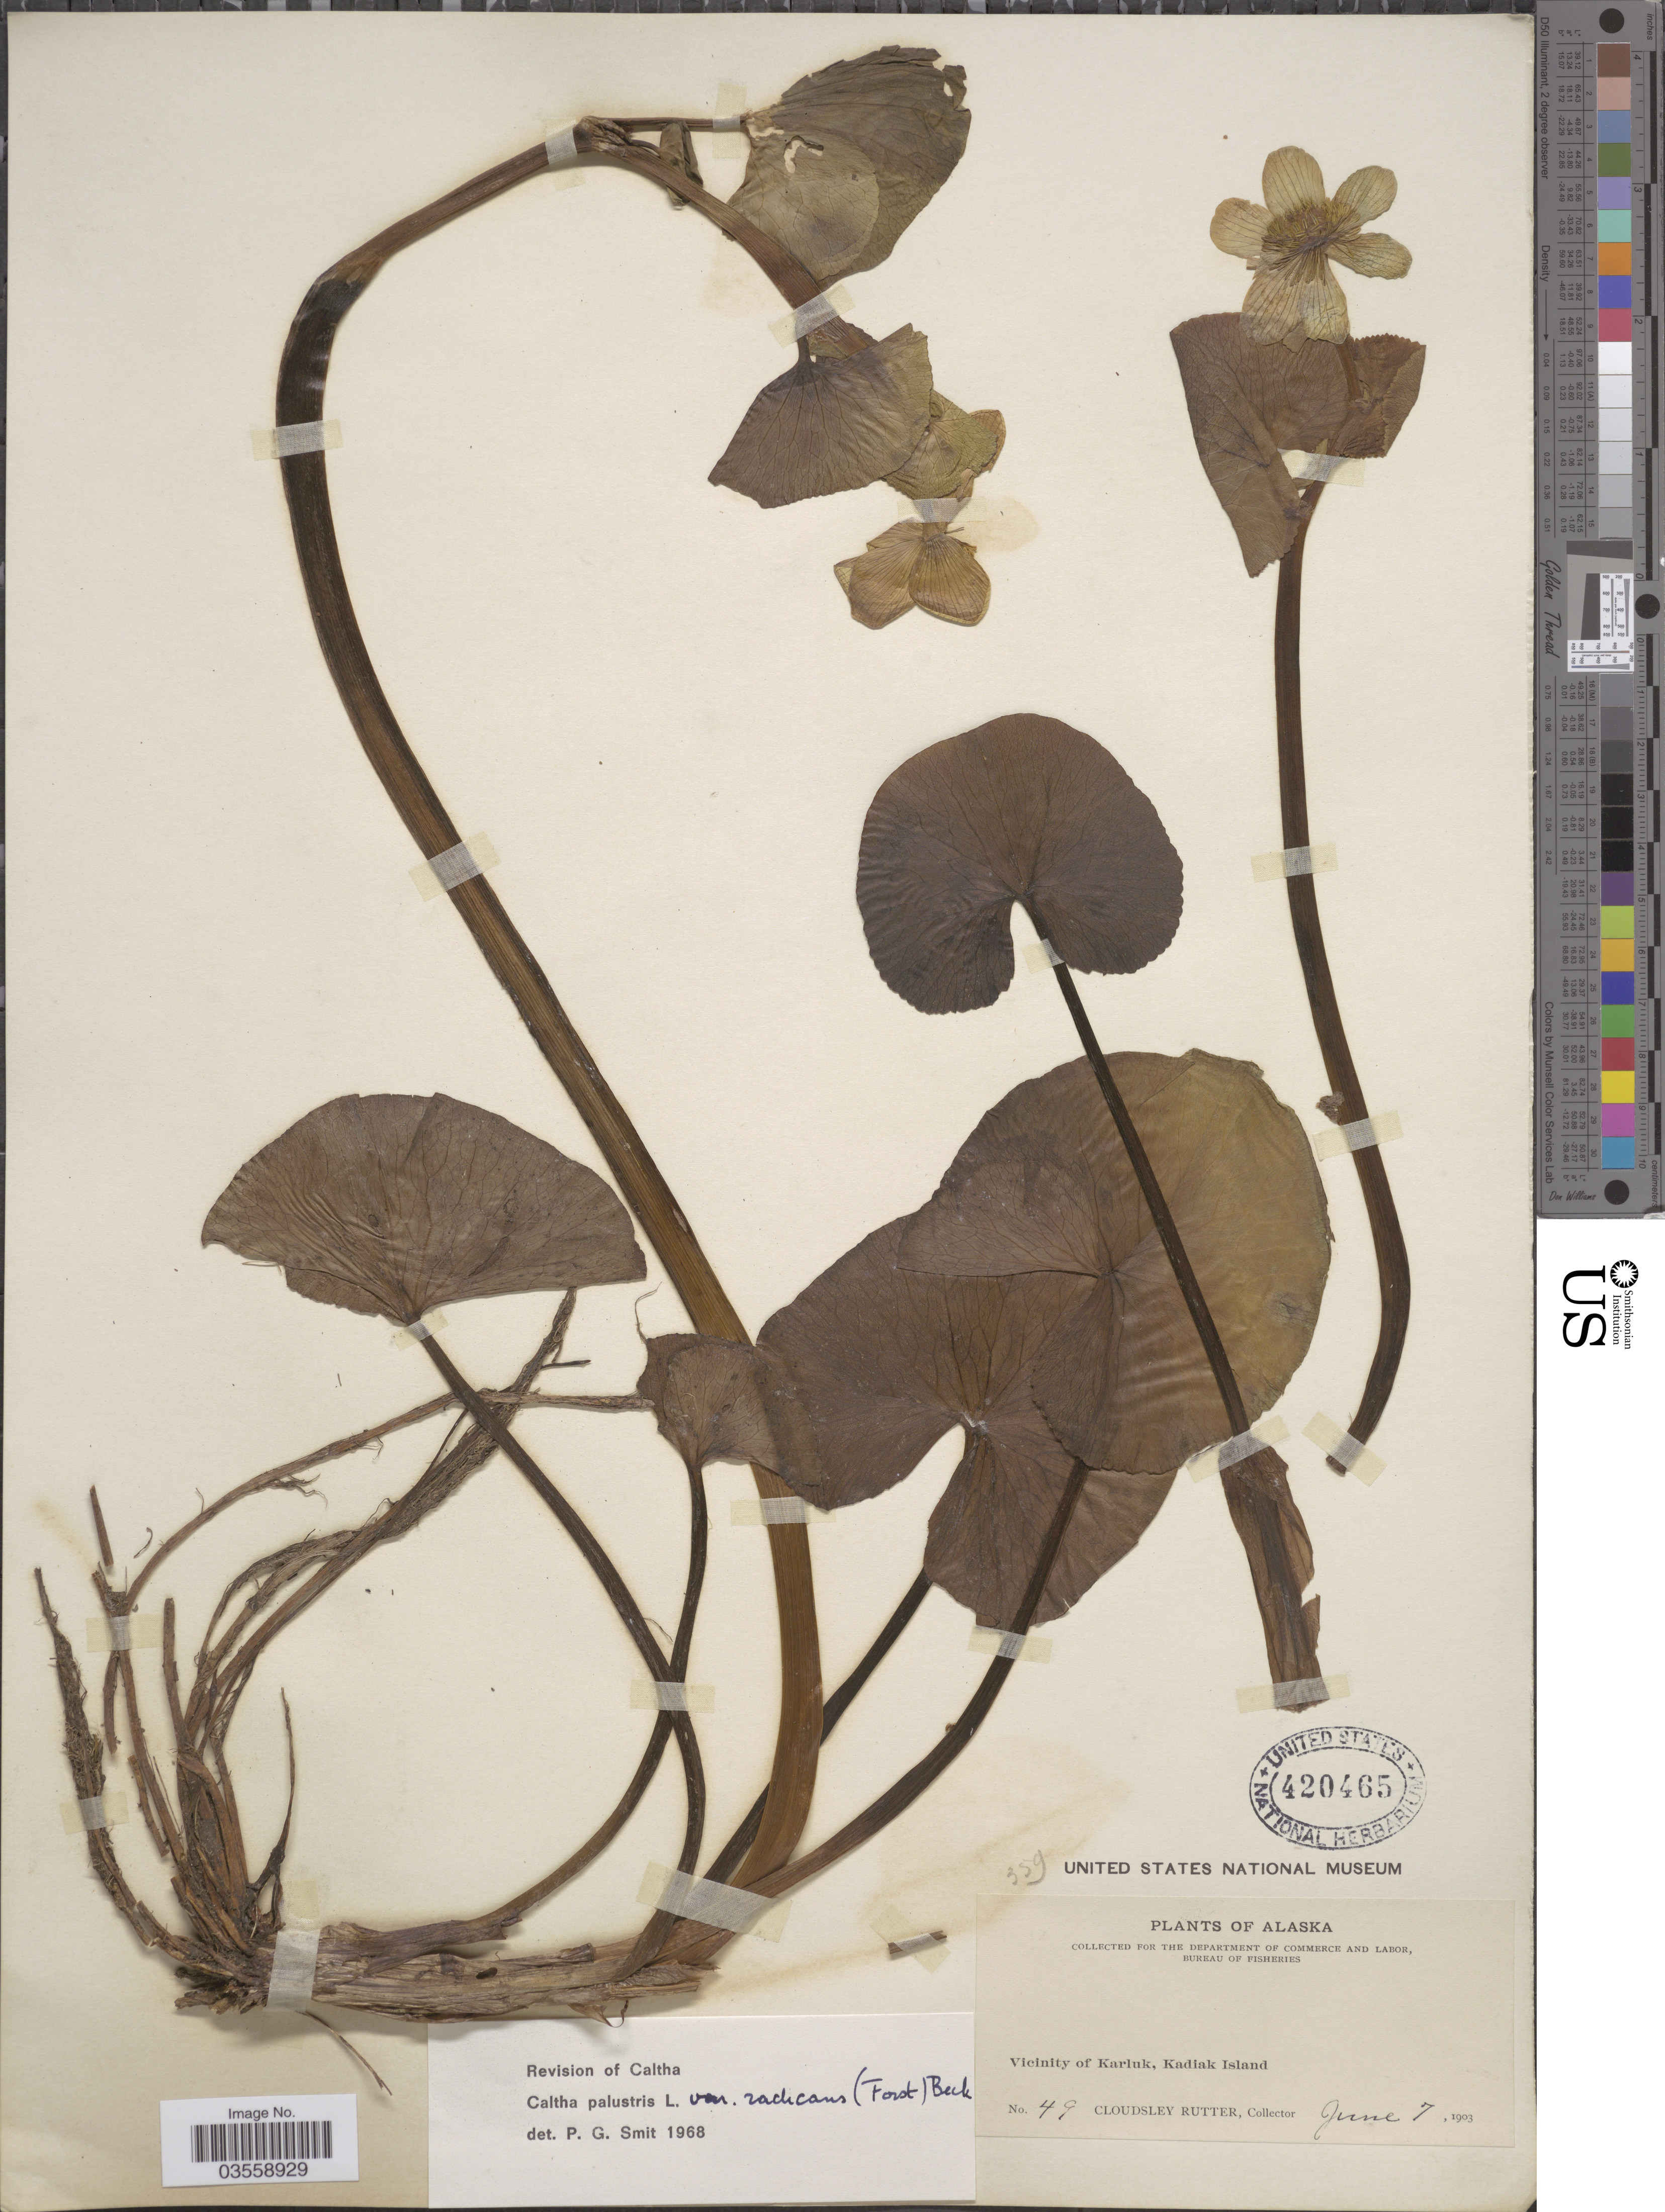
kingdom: Plantae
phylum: Tracheophyta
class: Magnoliopsida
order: Ranunculales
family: Ranunculaceae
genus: Caltha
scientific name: Caltha palustris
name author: L.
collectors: C. Rutter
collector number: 49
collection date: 1903-06-07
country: United States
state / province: Alaska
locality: Vicinity of Karluk, Kadiak Island.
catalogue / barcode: US 420465